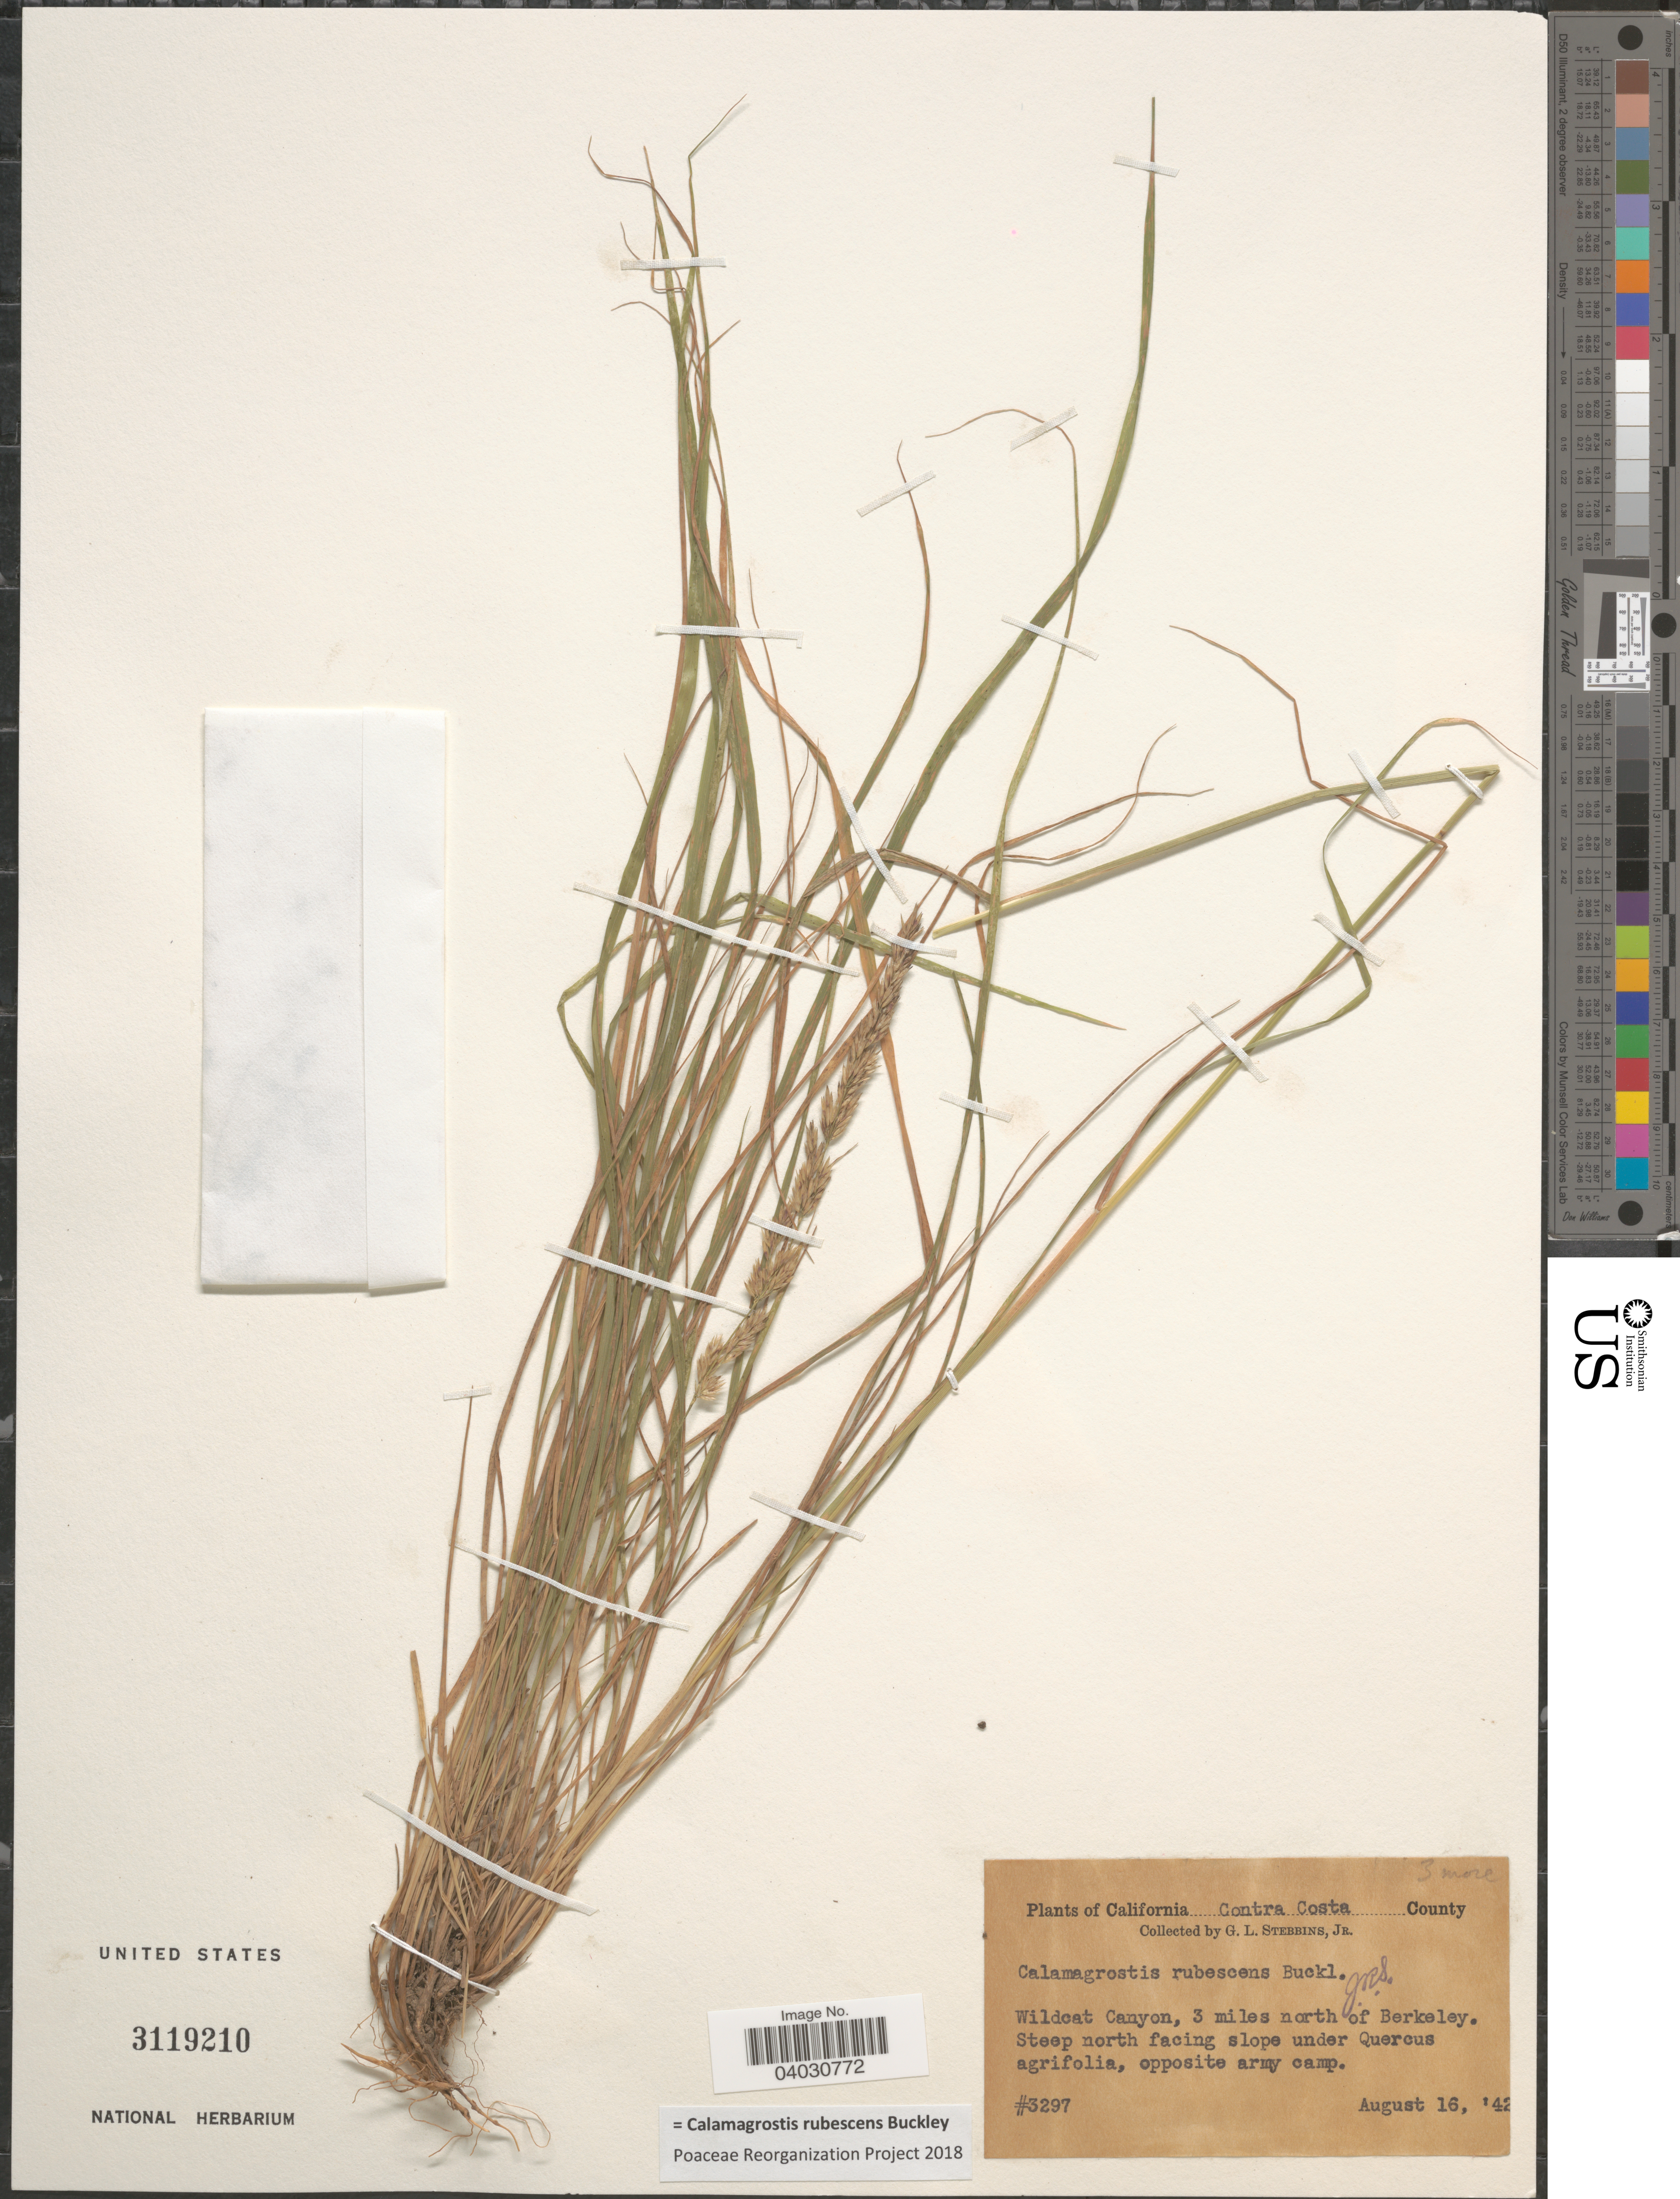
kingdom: Plantae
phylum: Tracheophyta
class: Liliopsida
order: Poales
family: Poaceae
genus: Calamagrostis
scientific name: Calamagrostis rubescens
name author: Buckley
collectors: G. L. Stebbins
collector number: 3297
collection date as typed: Transcribed d/m/y: 16/8/42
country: United States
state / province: California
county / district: Contra Costa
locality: Contra Costa County. Wildcat Canyon, 3 miles north of Berkeley. Steep north facing slope, opposite army camp.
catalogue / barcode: US 3119210